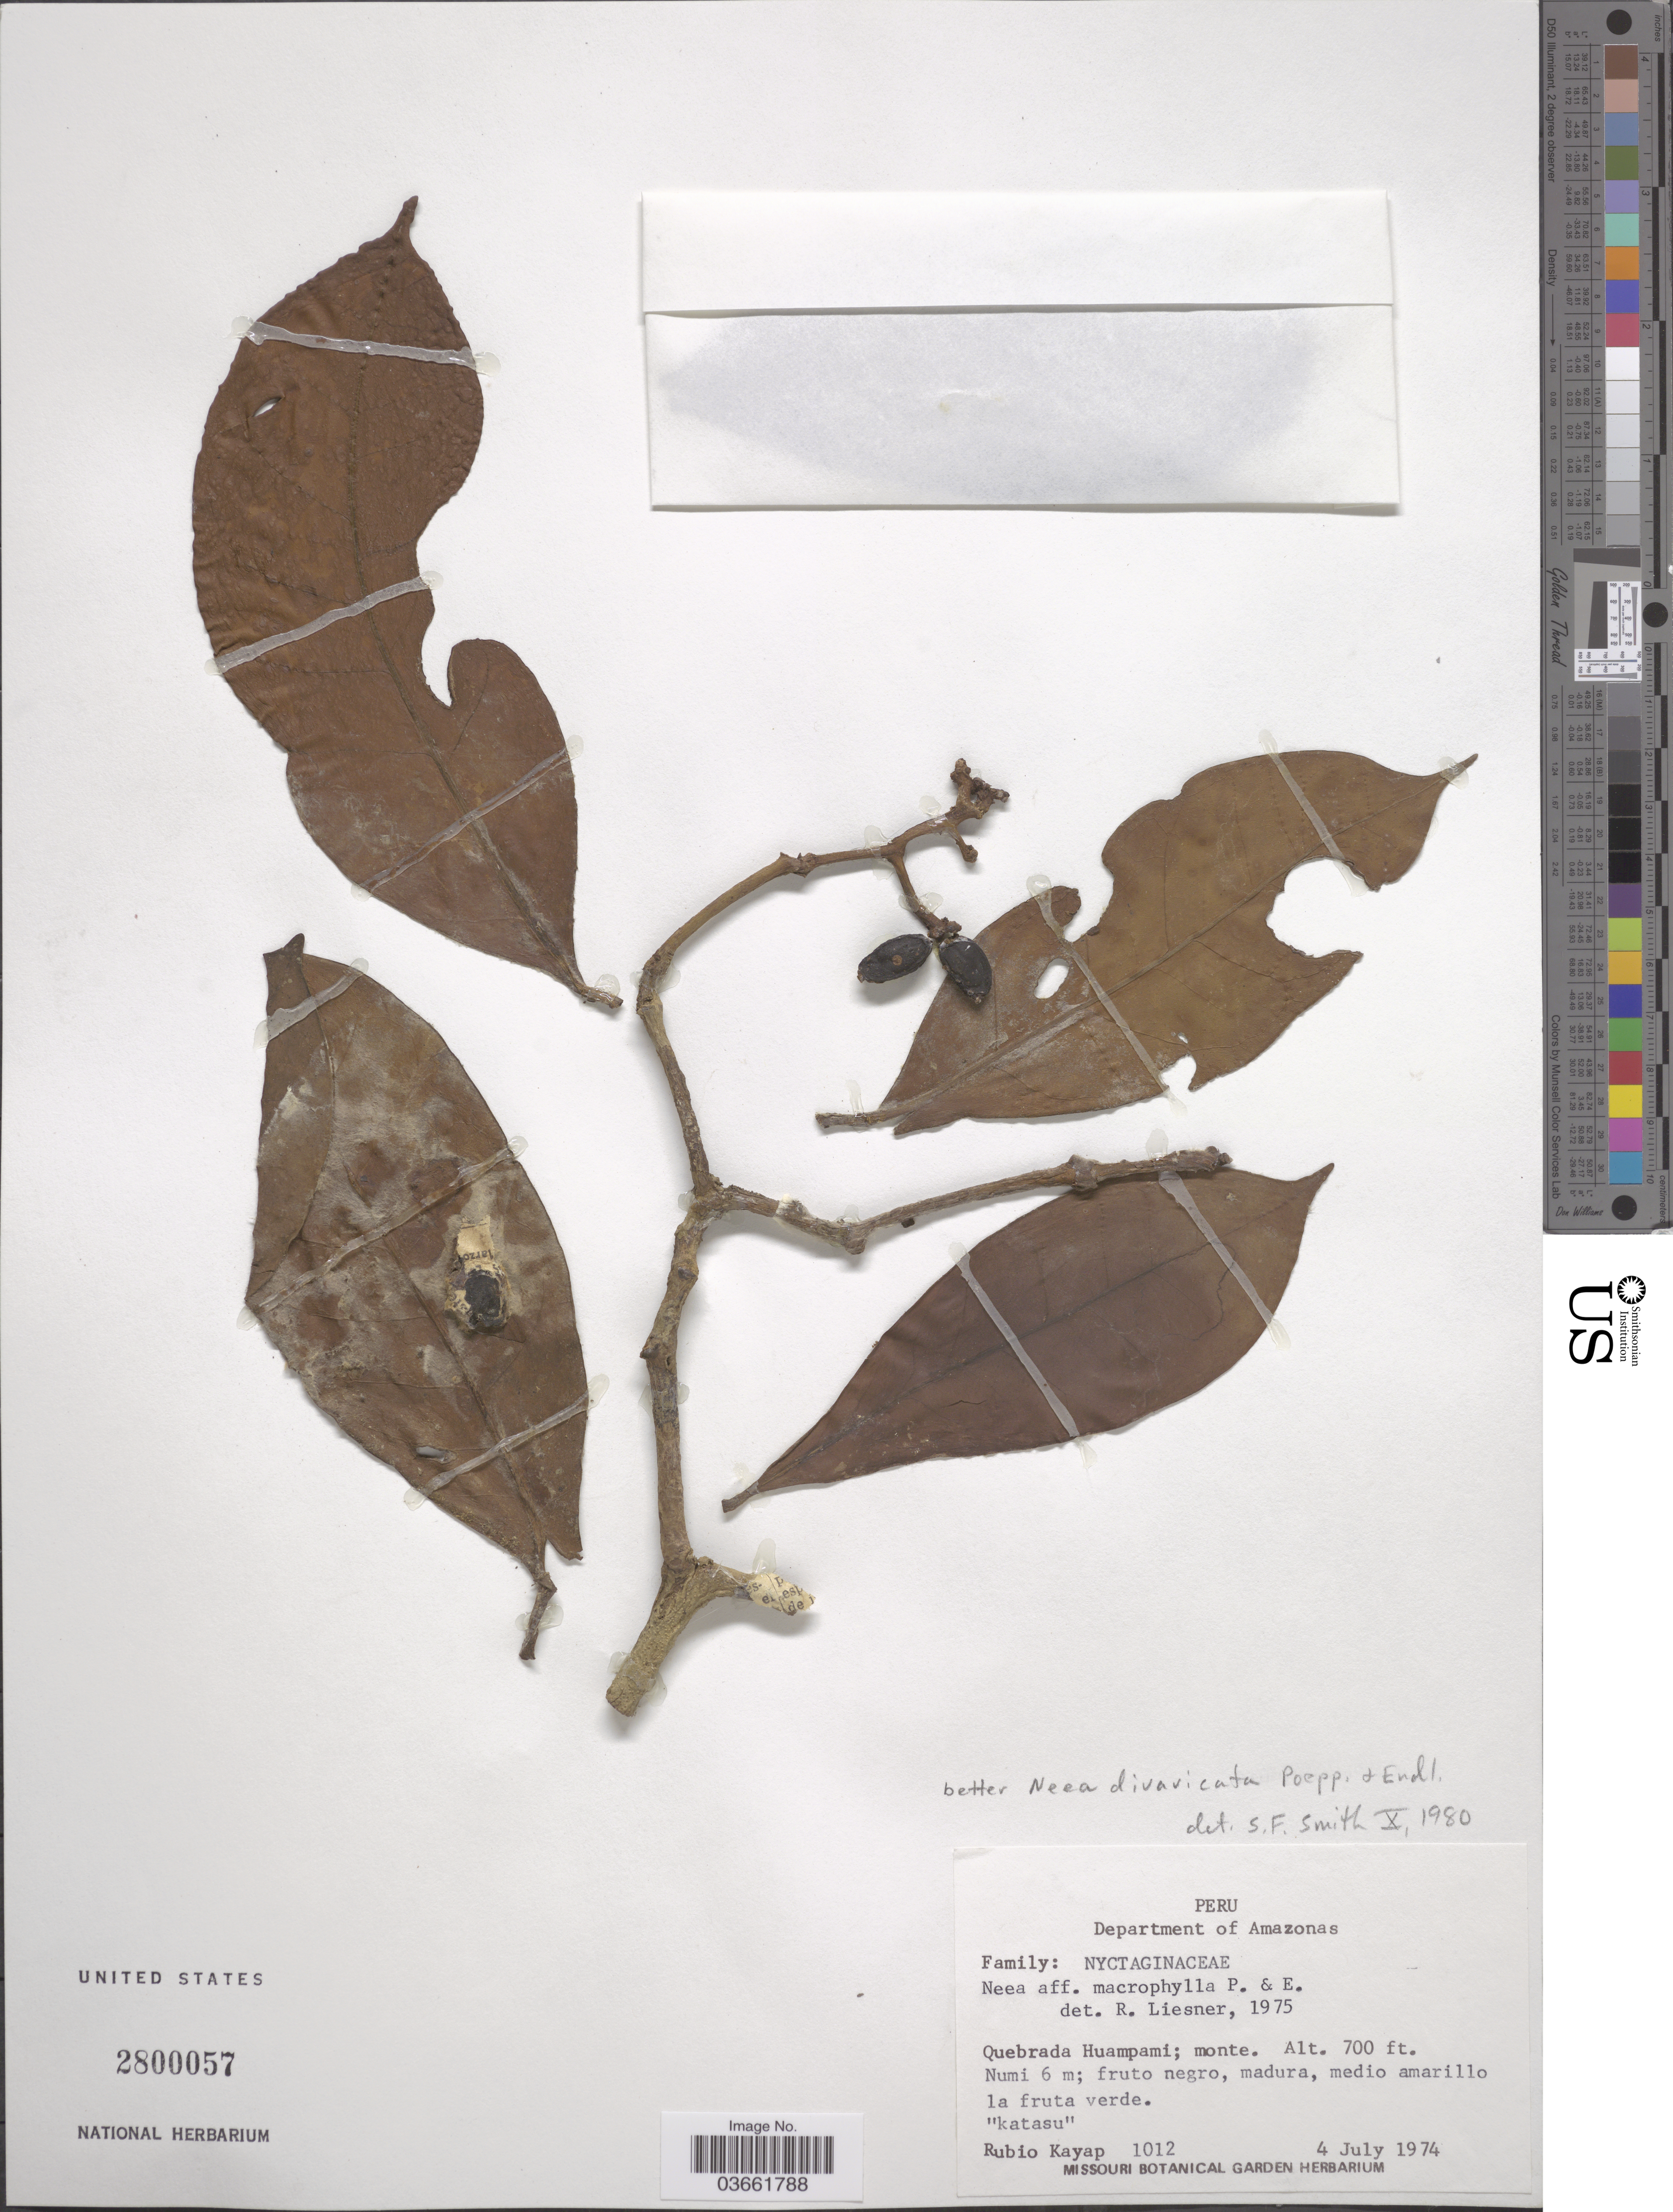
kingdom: Plantae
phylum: Tracheophyta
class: Magnoliopsida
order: Caryophyllales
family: Nyctaginaceae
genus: Neea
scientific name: Neea oppositifolia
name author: Ruiz & Pav.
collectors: R. Kayap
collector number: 1012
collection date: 1974-07-04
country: Peru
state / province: Amazonas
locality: Department of Amazonas. Quebrada Huampami; monte.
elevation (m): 213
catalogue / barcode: US 2800057